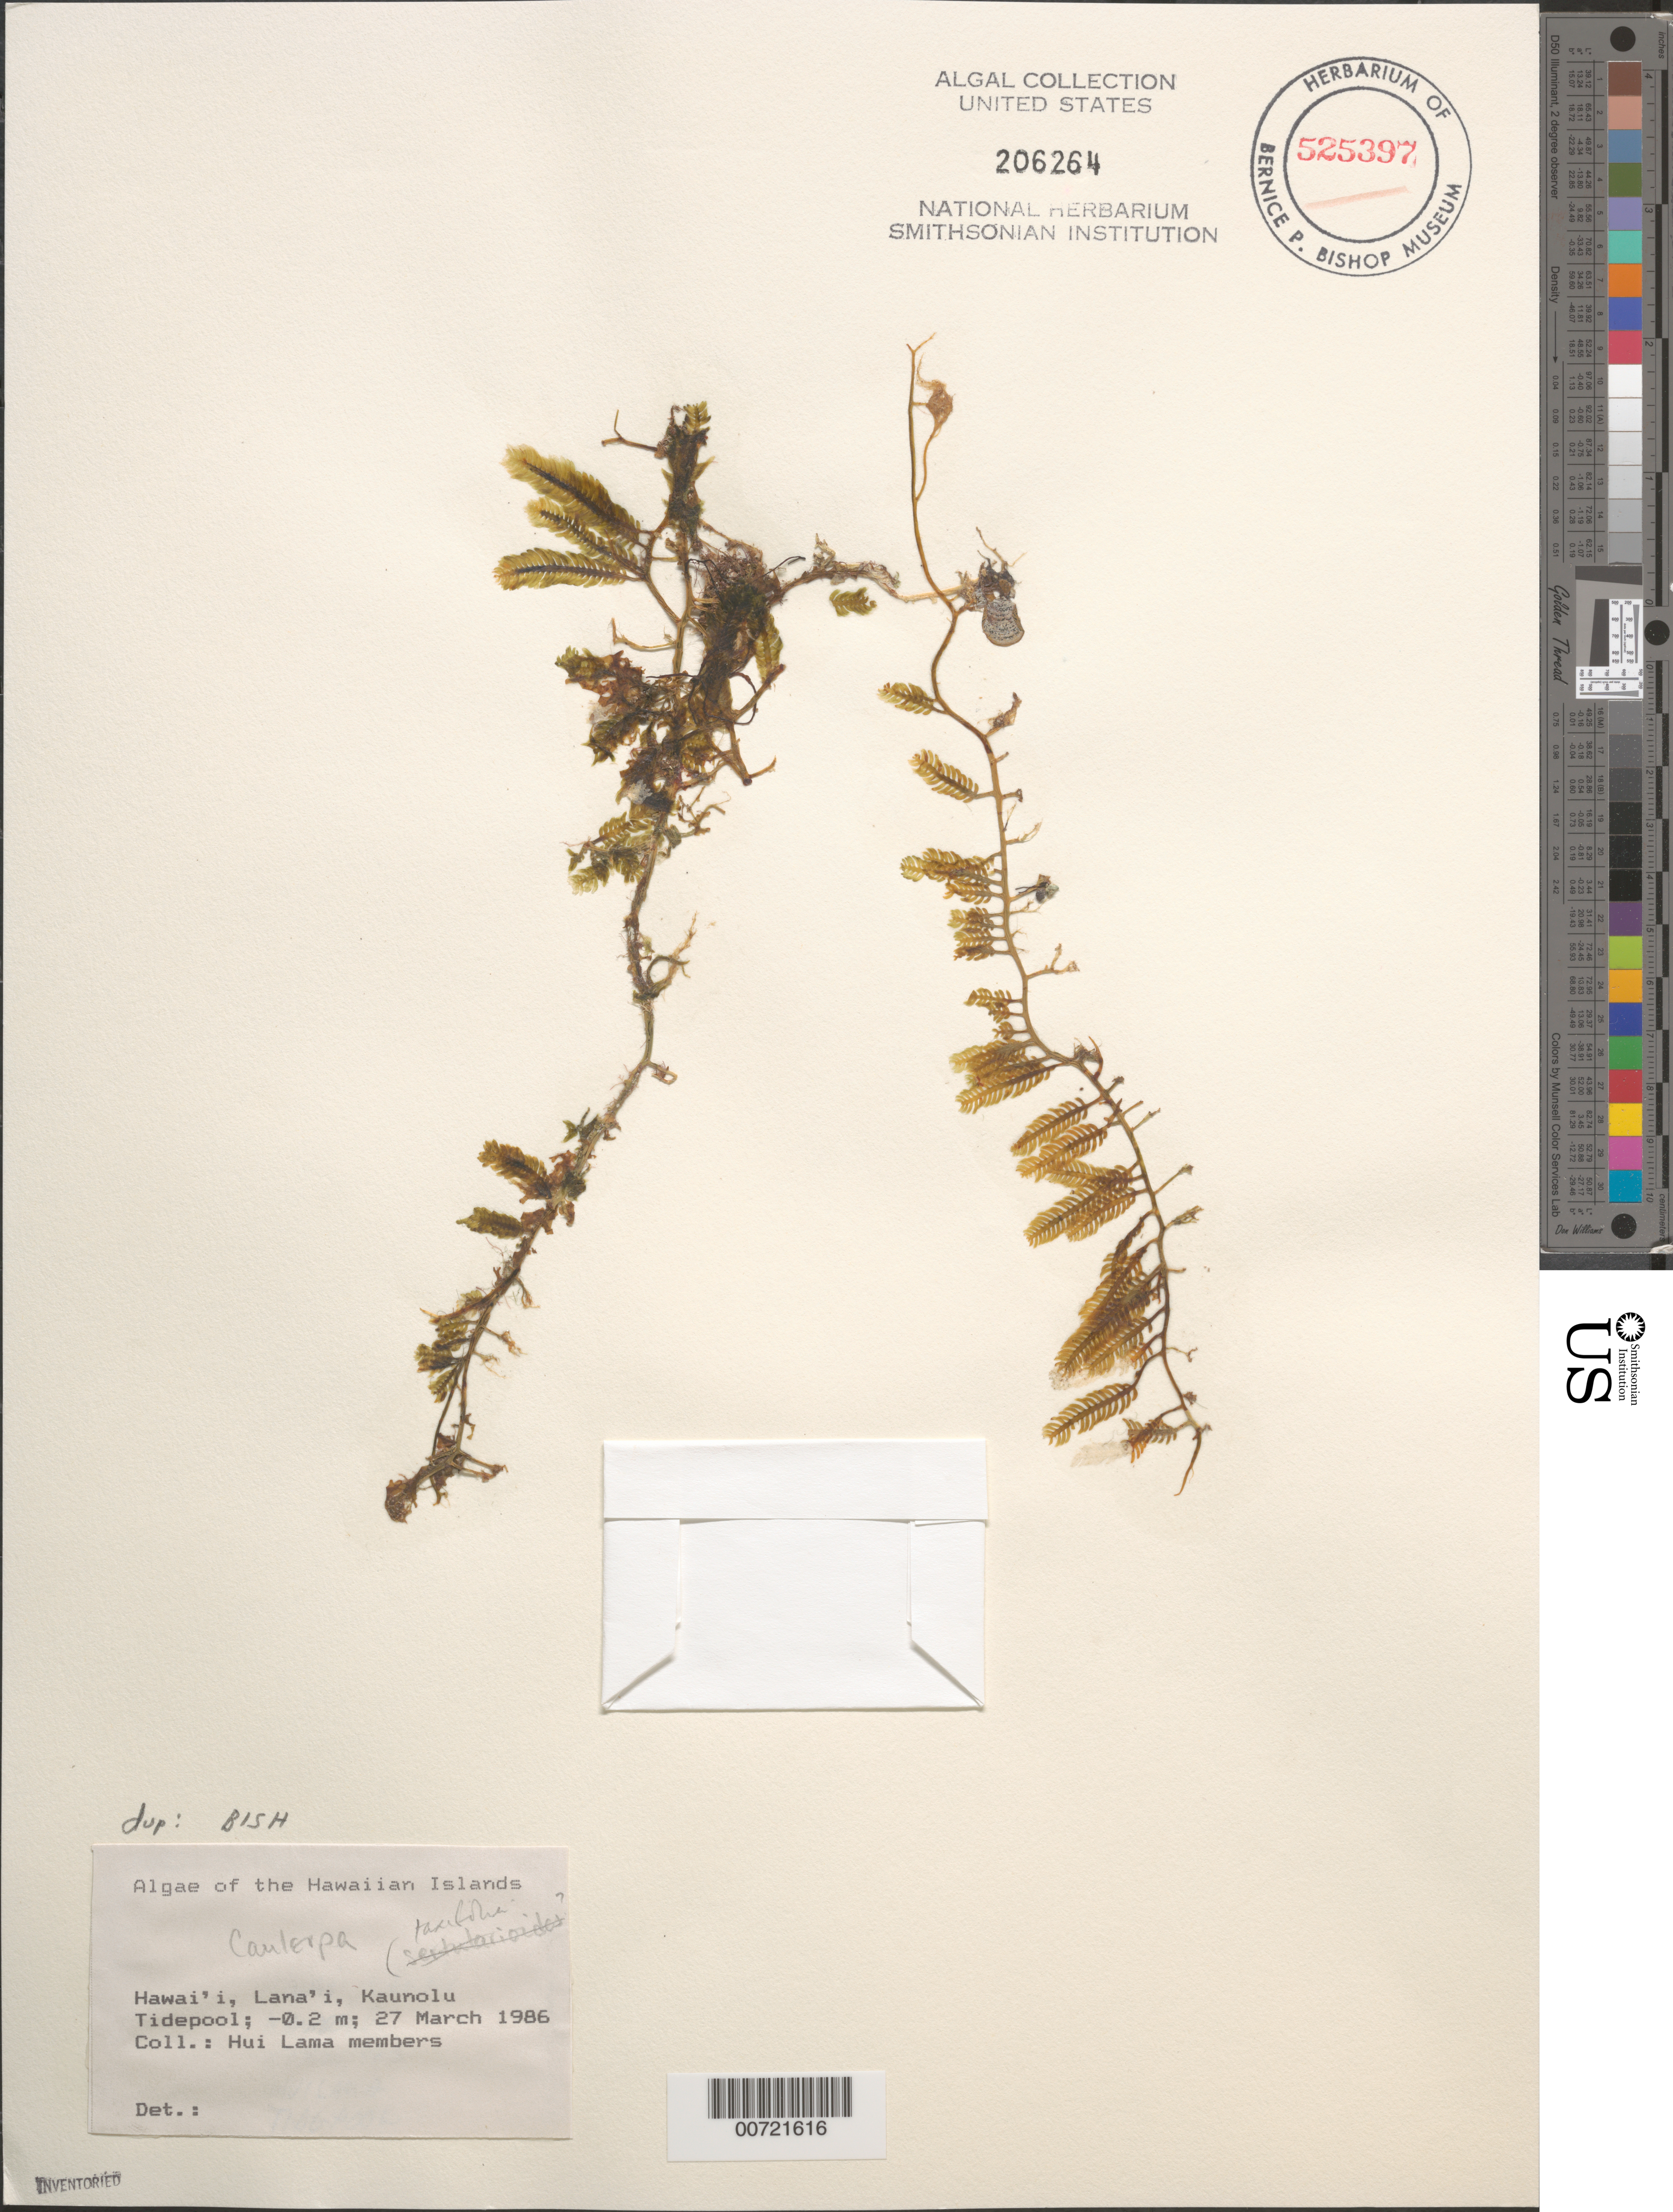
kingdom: Plantae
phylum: Chlorophyta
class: Ulvophyceae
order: Bryopsidales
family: Caulerpaceae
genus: Caulerpa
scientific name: Caulerpa taxifolia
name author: (M. Vahl) C. Agardh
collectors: Hui Lama members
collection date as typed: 27 Mar 1986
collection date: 1986-03-27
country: United States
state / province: Hawaii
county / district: Maui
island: Lana'i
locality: Kaunolu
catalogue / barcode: US 206264